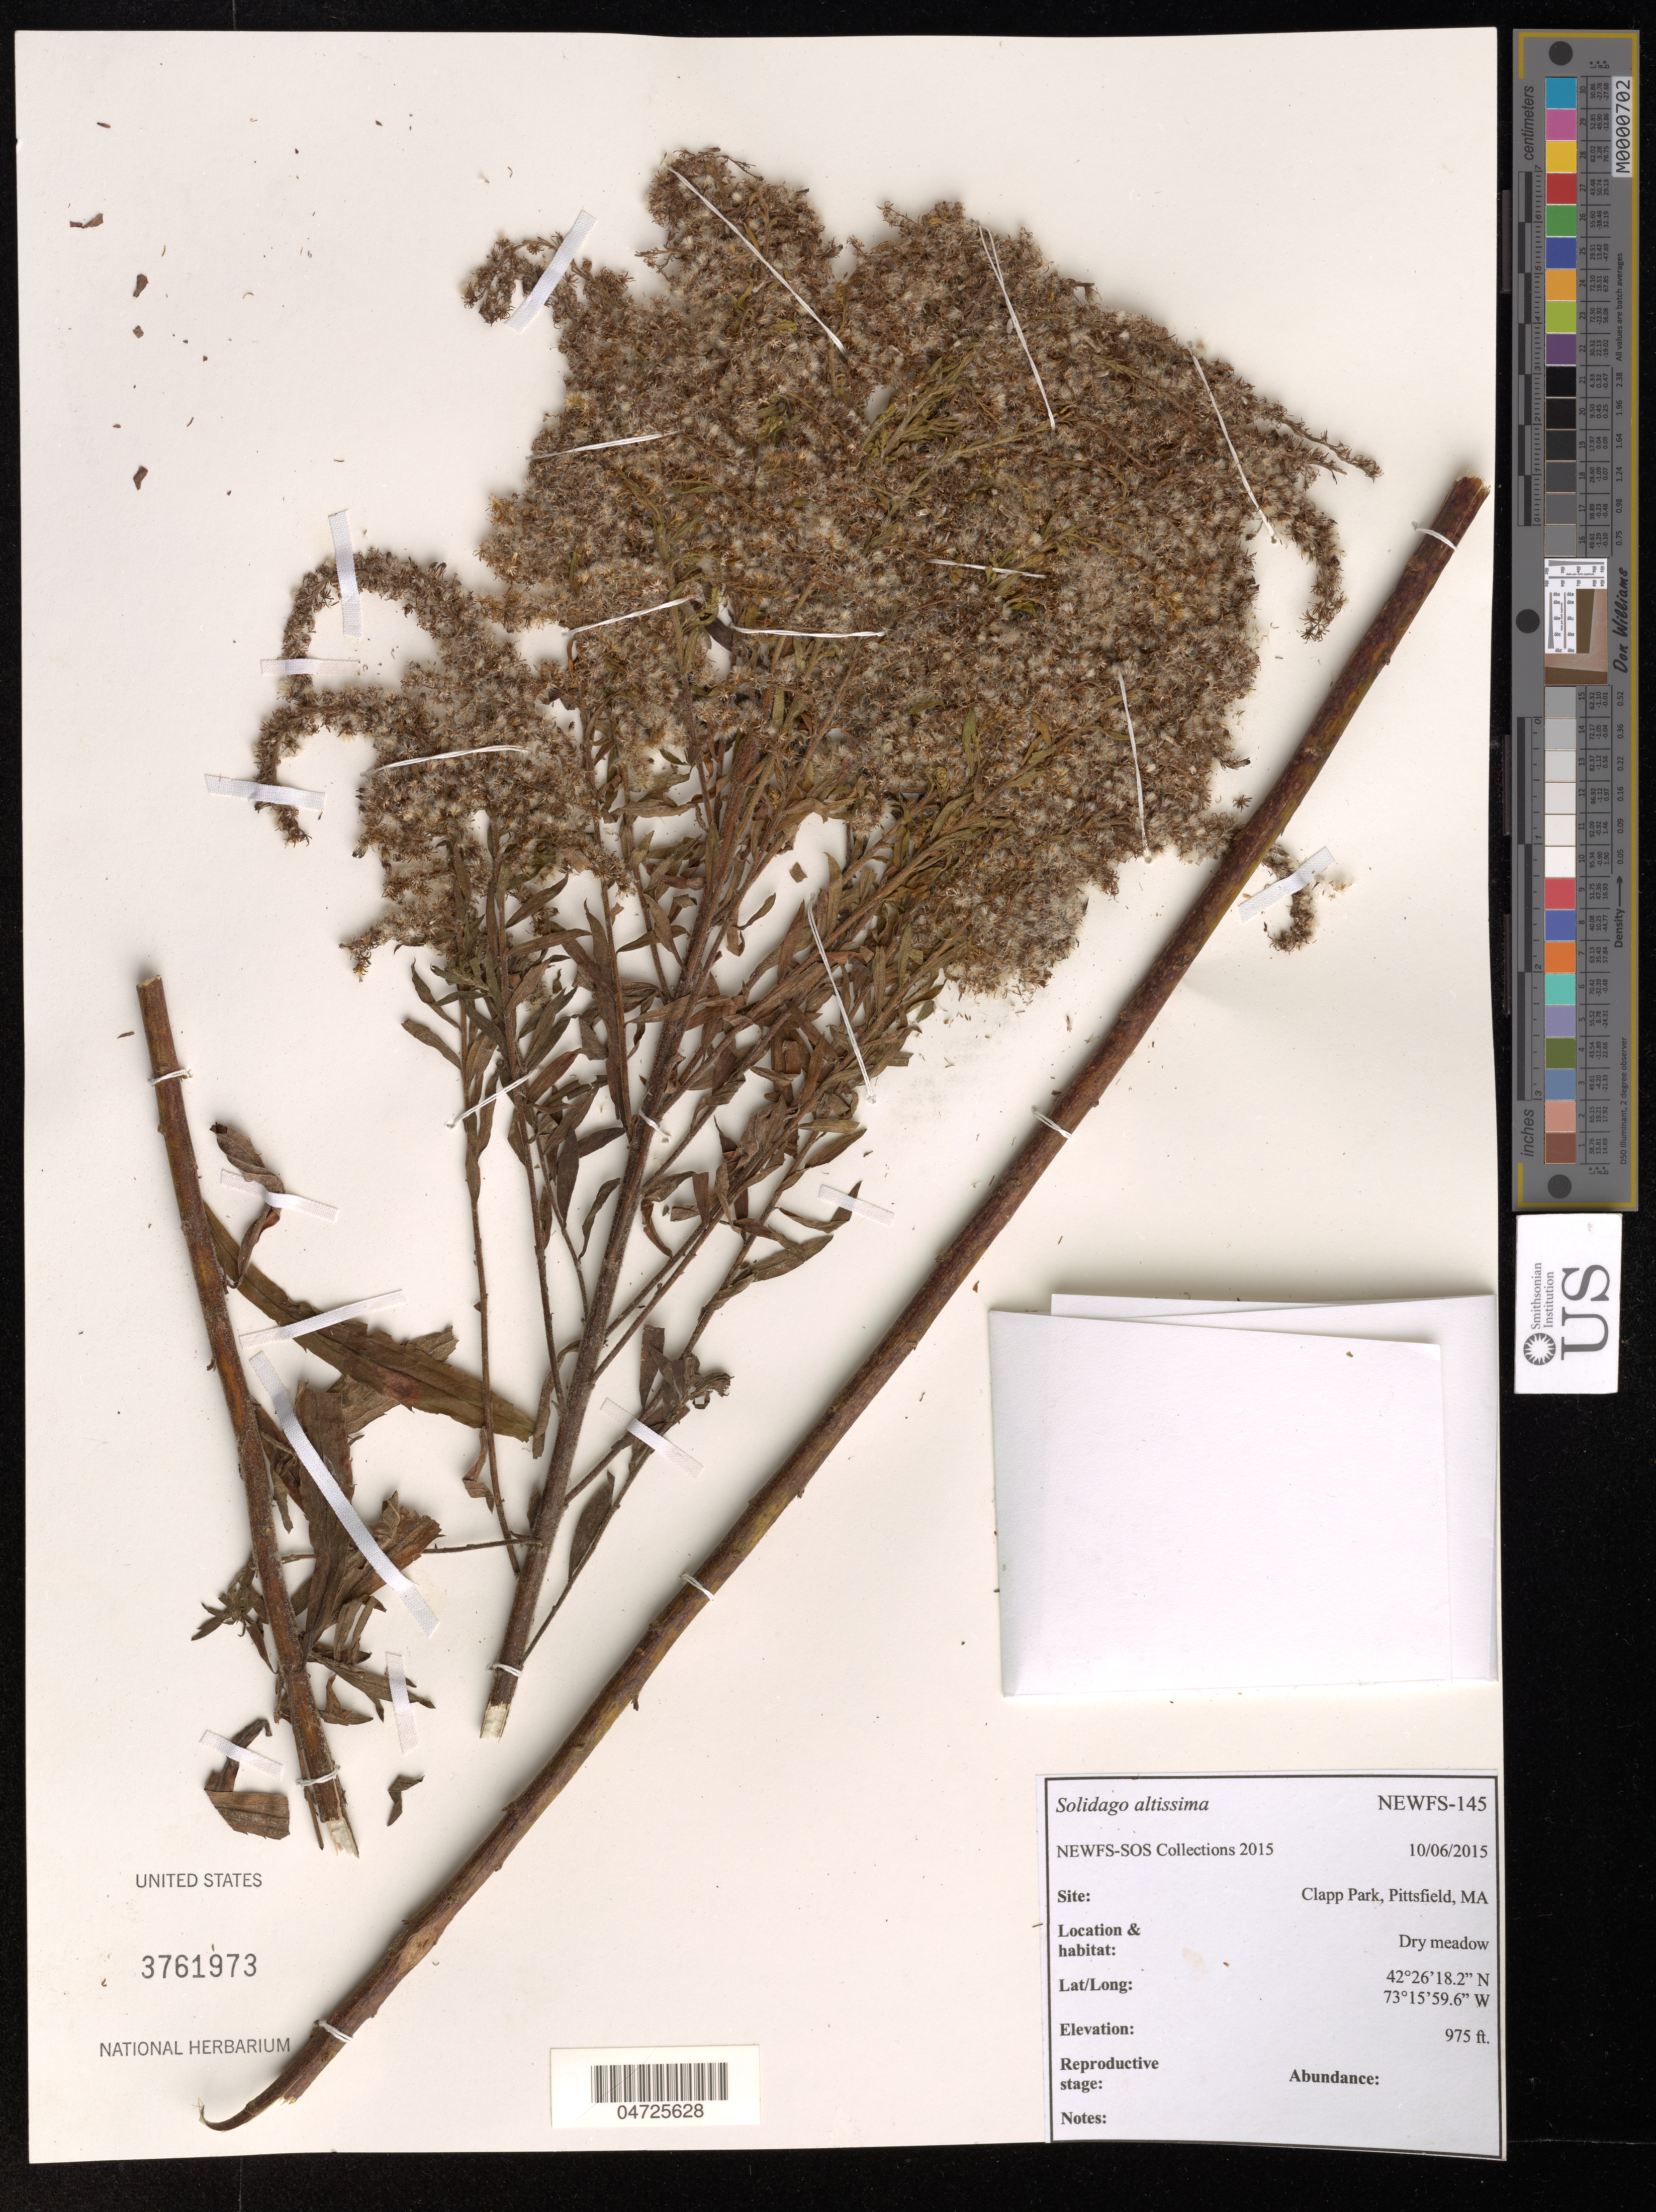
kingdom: Plantae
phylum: Tracheophyta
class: Magnoliopsida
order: Asterales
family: Asteraceae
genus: Solidago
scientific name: Solidago altissima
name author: L.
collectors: NEWFS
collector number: NEWFS-145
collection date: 2015-10-06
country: United States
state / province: Massachusetts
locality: Clapp Park, Pittsfield.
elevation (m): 297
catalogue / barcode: US 3761973